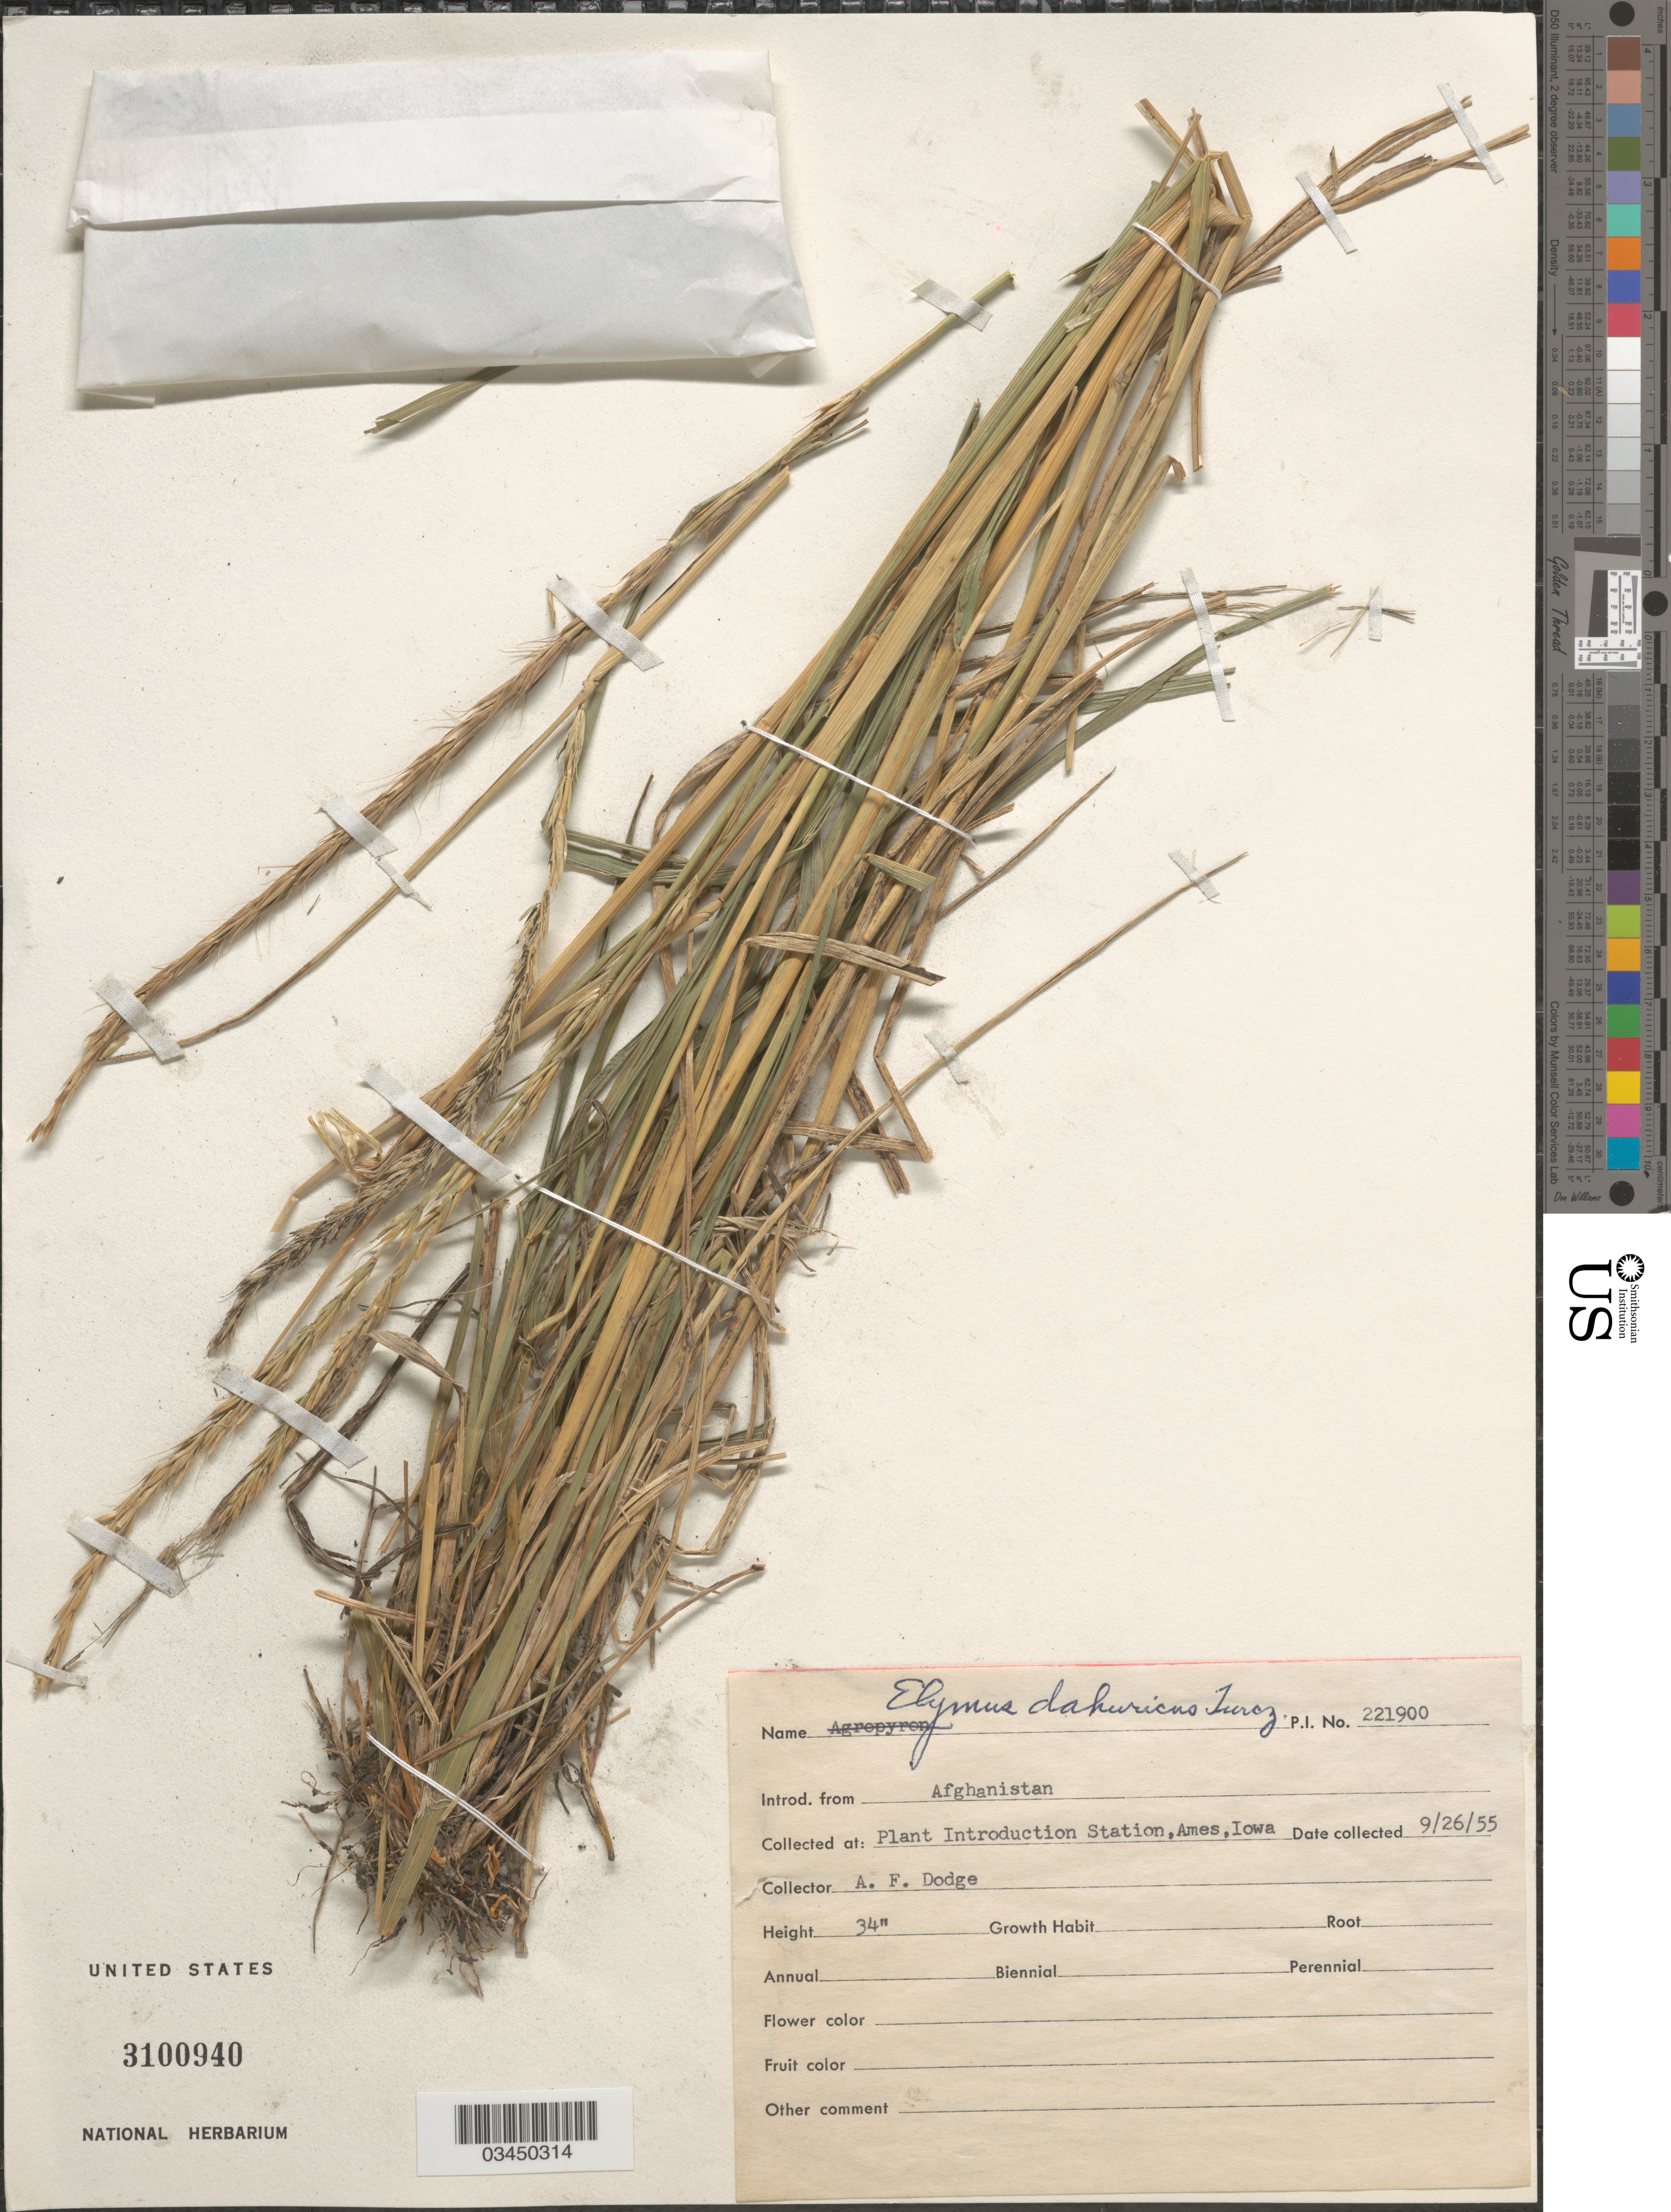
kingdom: Plantae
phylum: Tracheophyta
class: Liliopsida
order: Poales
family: Poaceae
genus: Elymus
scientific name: Elymus dahuricus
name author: Turcz. ex Griseb.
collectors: A. Dodge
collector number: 221900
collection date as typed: Transcribed d/m/y: 26/9/55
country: United States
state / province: Iowa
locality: Plant Introduction Station, Ames.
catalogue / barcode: US 3100940